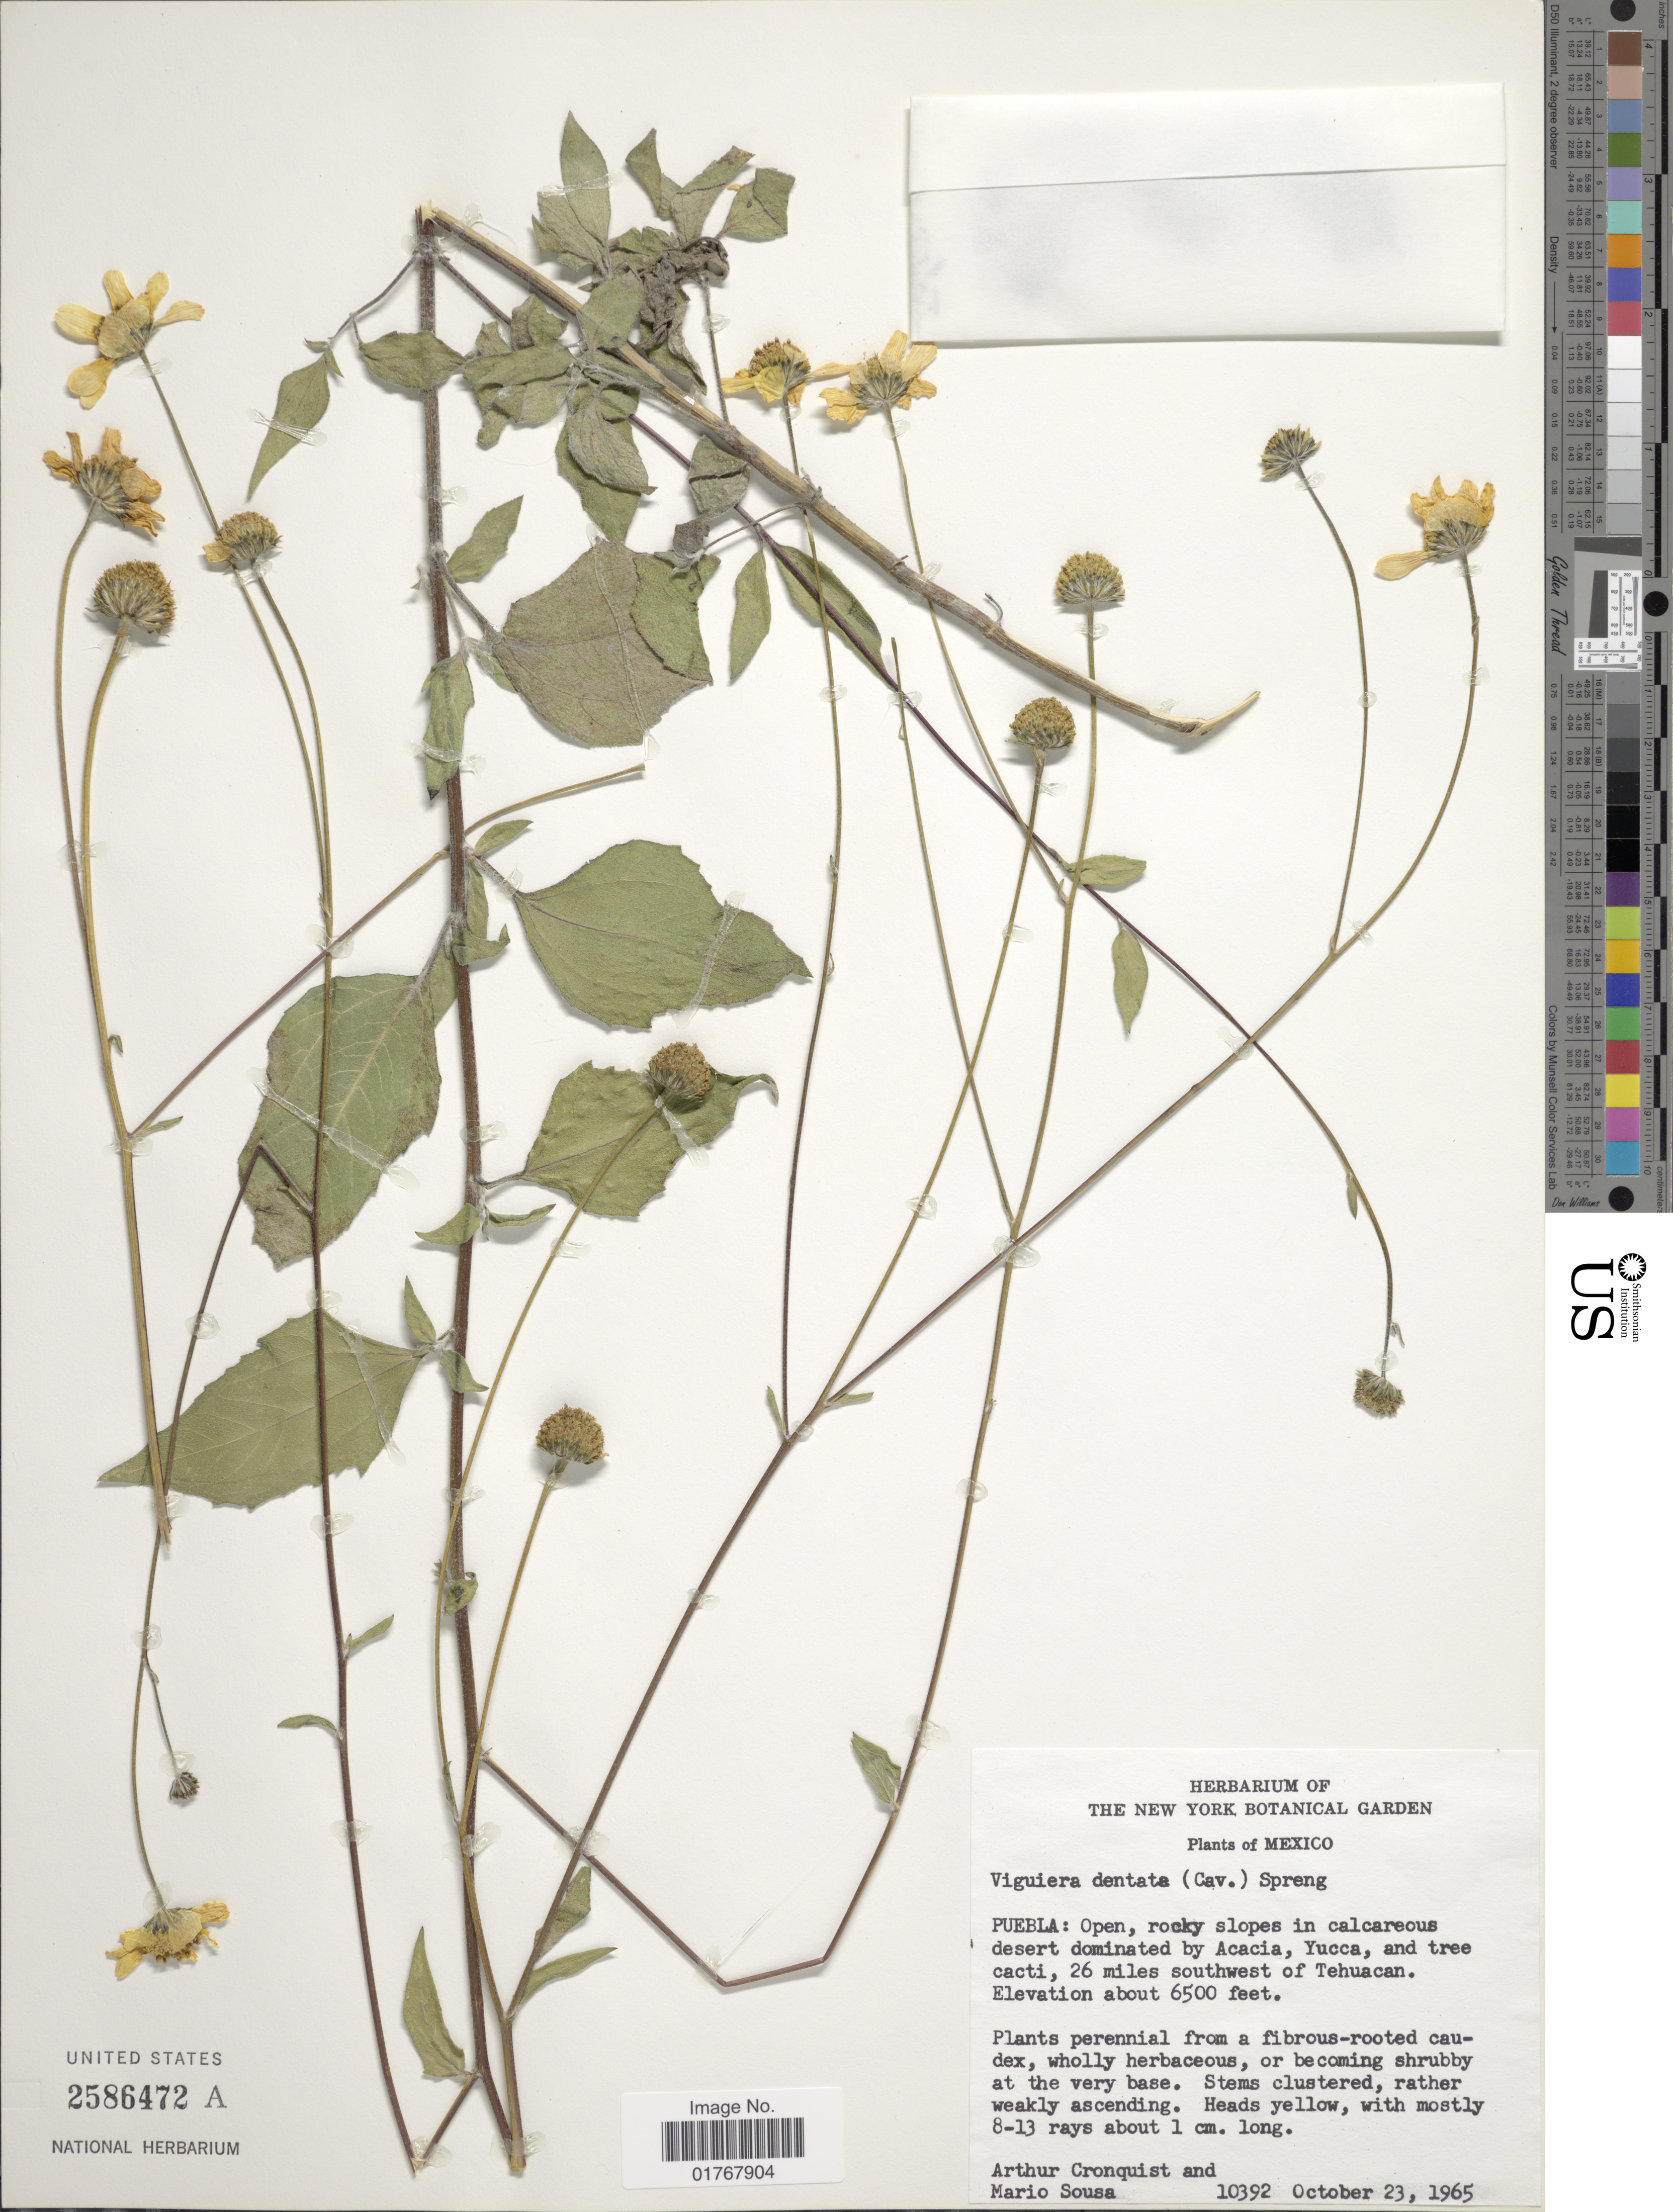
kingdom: Plantae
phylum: Tracheophyta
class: Magnoliopsida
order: Asterales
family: Asteraceae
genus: Viguiera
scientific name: Viguiera dentata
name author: (Cav.) Spreng.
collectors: A. J. Cronquist & M. Sousa S.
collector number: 10392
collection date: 1965-10-23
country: Mexico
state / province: Puebla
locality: Open, rocky slopes in calcareous desert dominated by Acacia, Yucca, and tree cacti, 26 miles southwest of Tehuacan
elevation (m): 1981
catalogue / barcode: US 2586472A